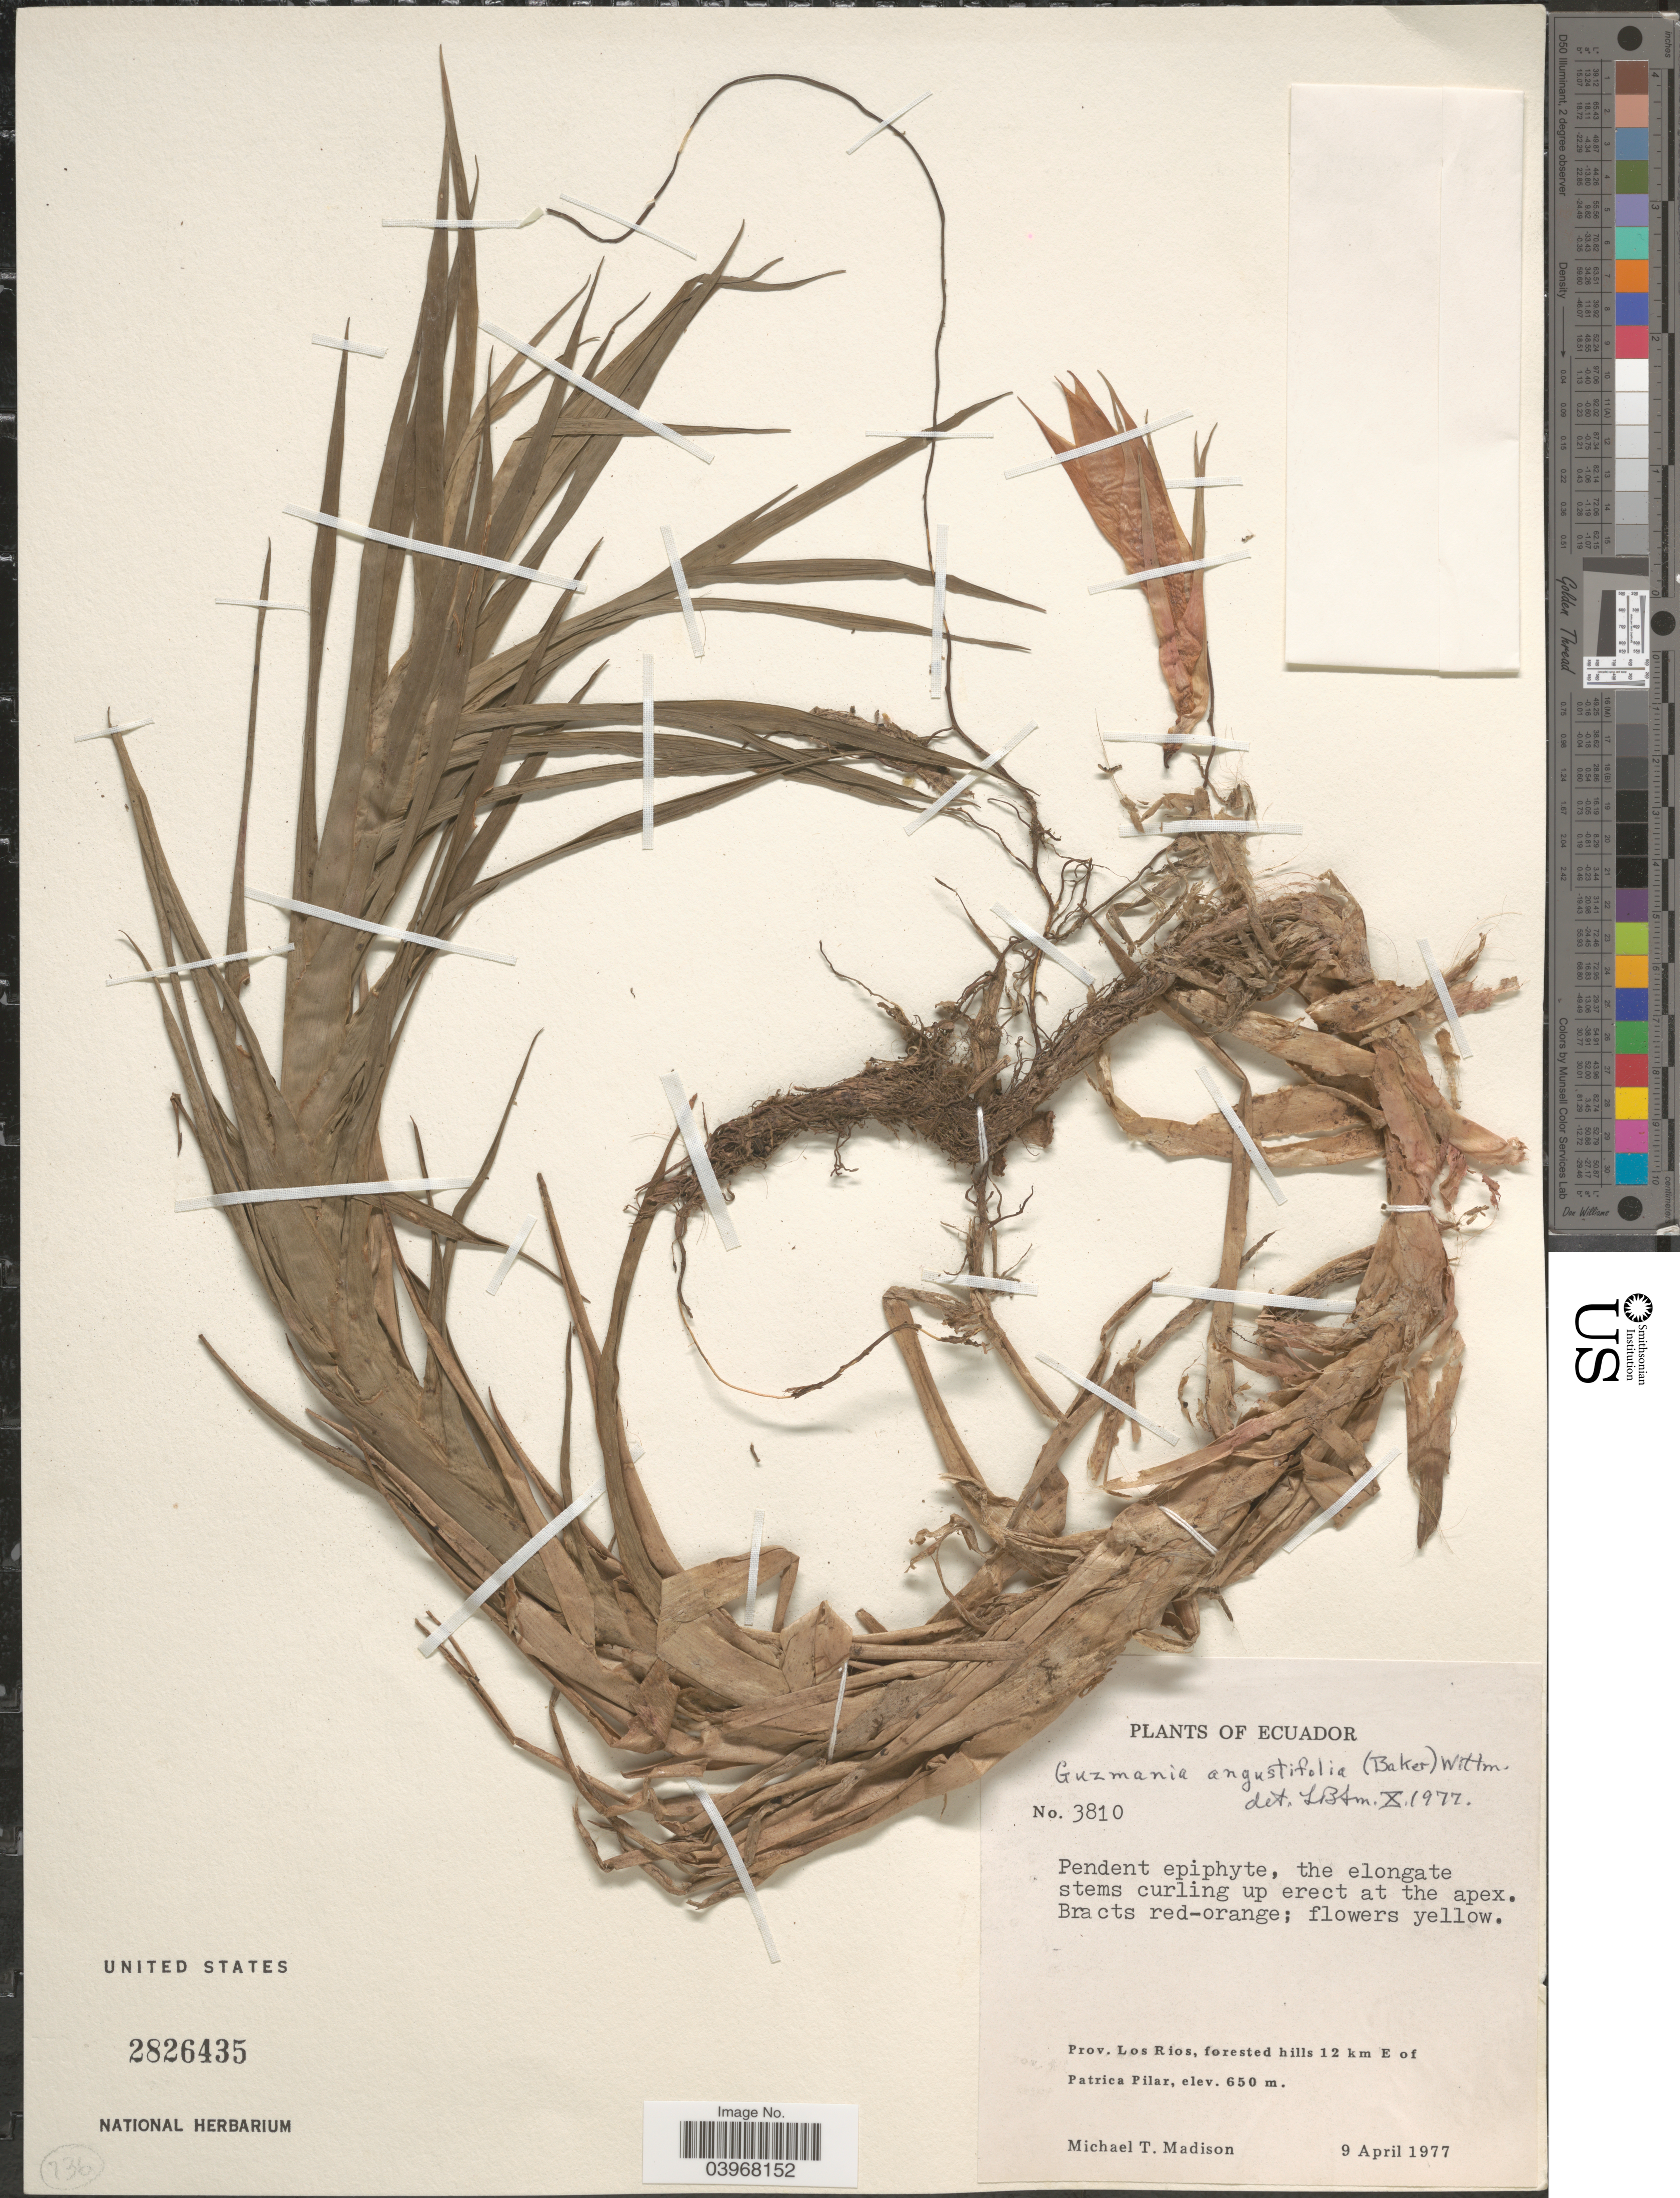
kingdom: Plantae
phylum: Tracheophyta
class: Liliopsida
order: Poales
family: Bromeliaceae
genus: Guzmania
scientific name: Guzmania angustifolia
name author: (Baker) Wittm.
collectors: M. T. Madison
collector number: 3810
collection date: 1977-04-09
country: Ecuador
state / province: Los Ríos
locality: Forested hills 12 km E of Patrica Pilar.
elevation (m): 650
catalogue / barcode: US 2826435